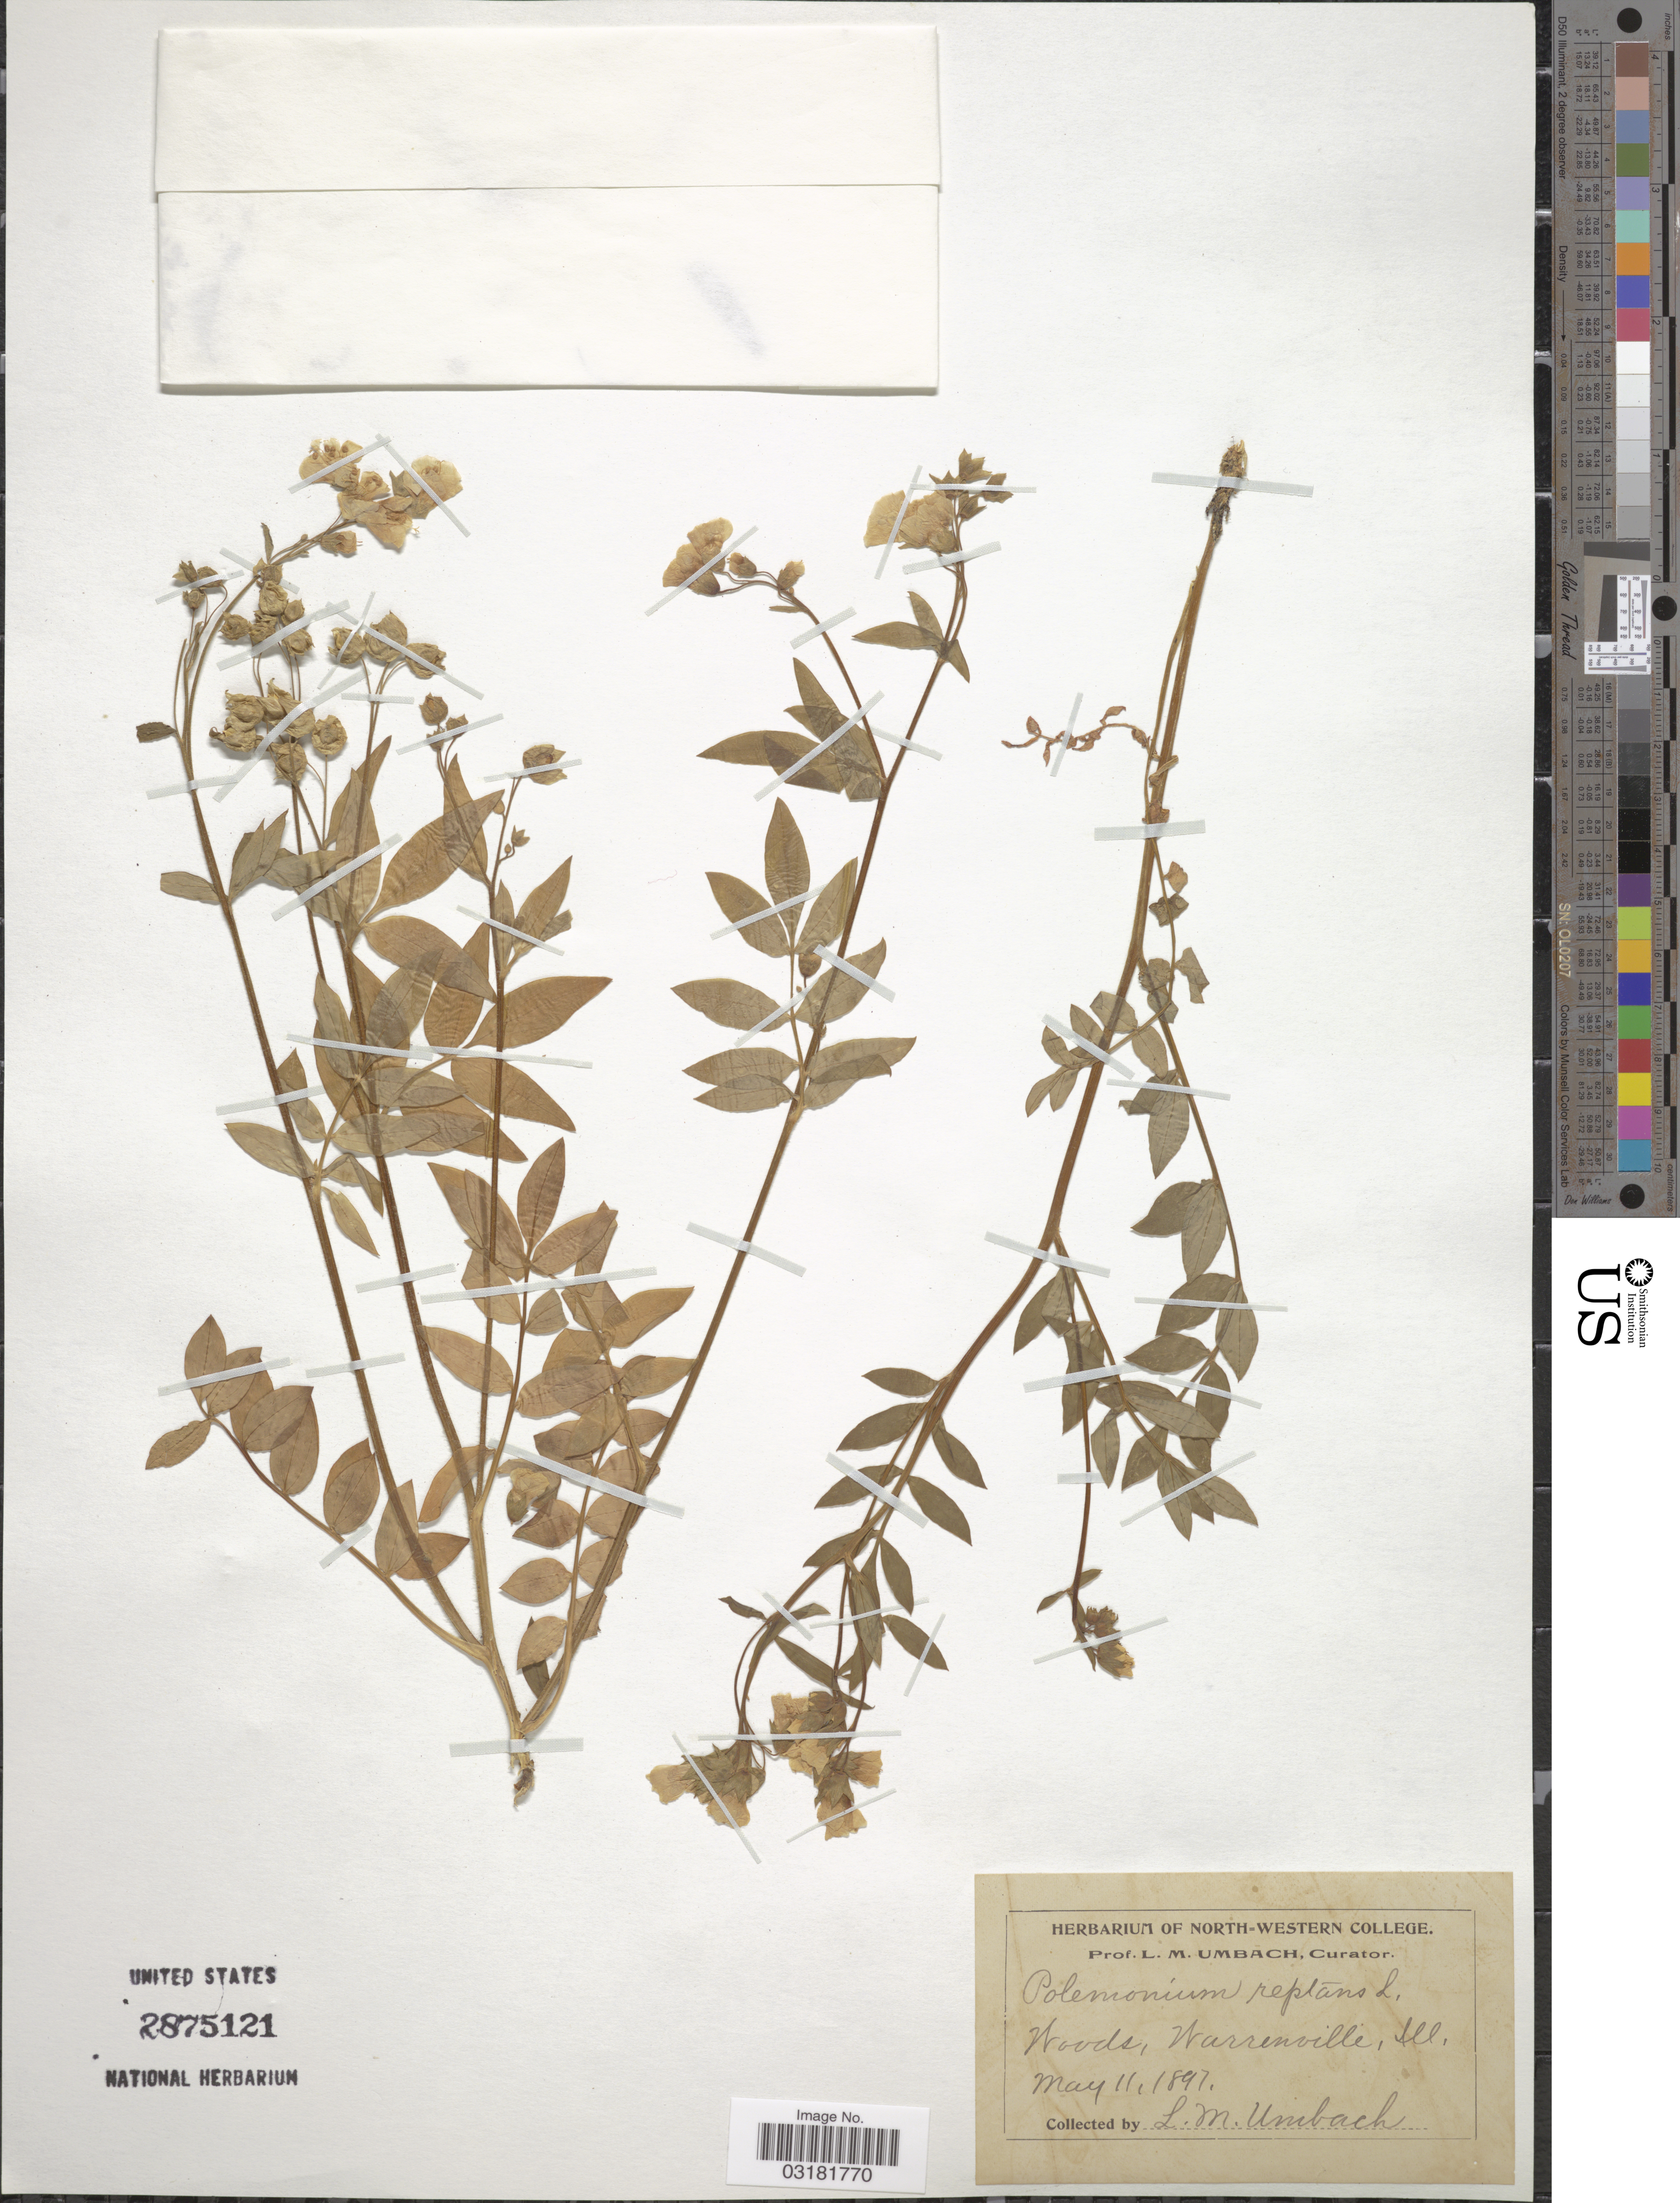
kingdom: Plantae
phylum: Tracheophyta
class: Magnoliopsida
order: Ericales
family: Polemoniaceae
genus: Polemonium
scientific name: Polemonium reptans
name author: L.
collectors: L. M. Umbach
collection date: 1897-05-11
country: United States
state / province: Illinois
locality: Warrenville, Ill.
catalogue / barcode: US 2875121